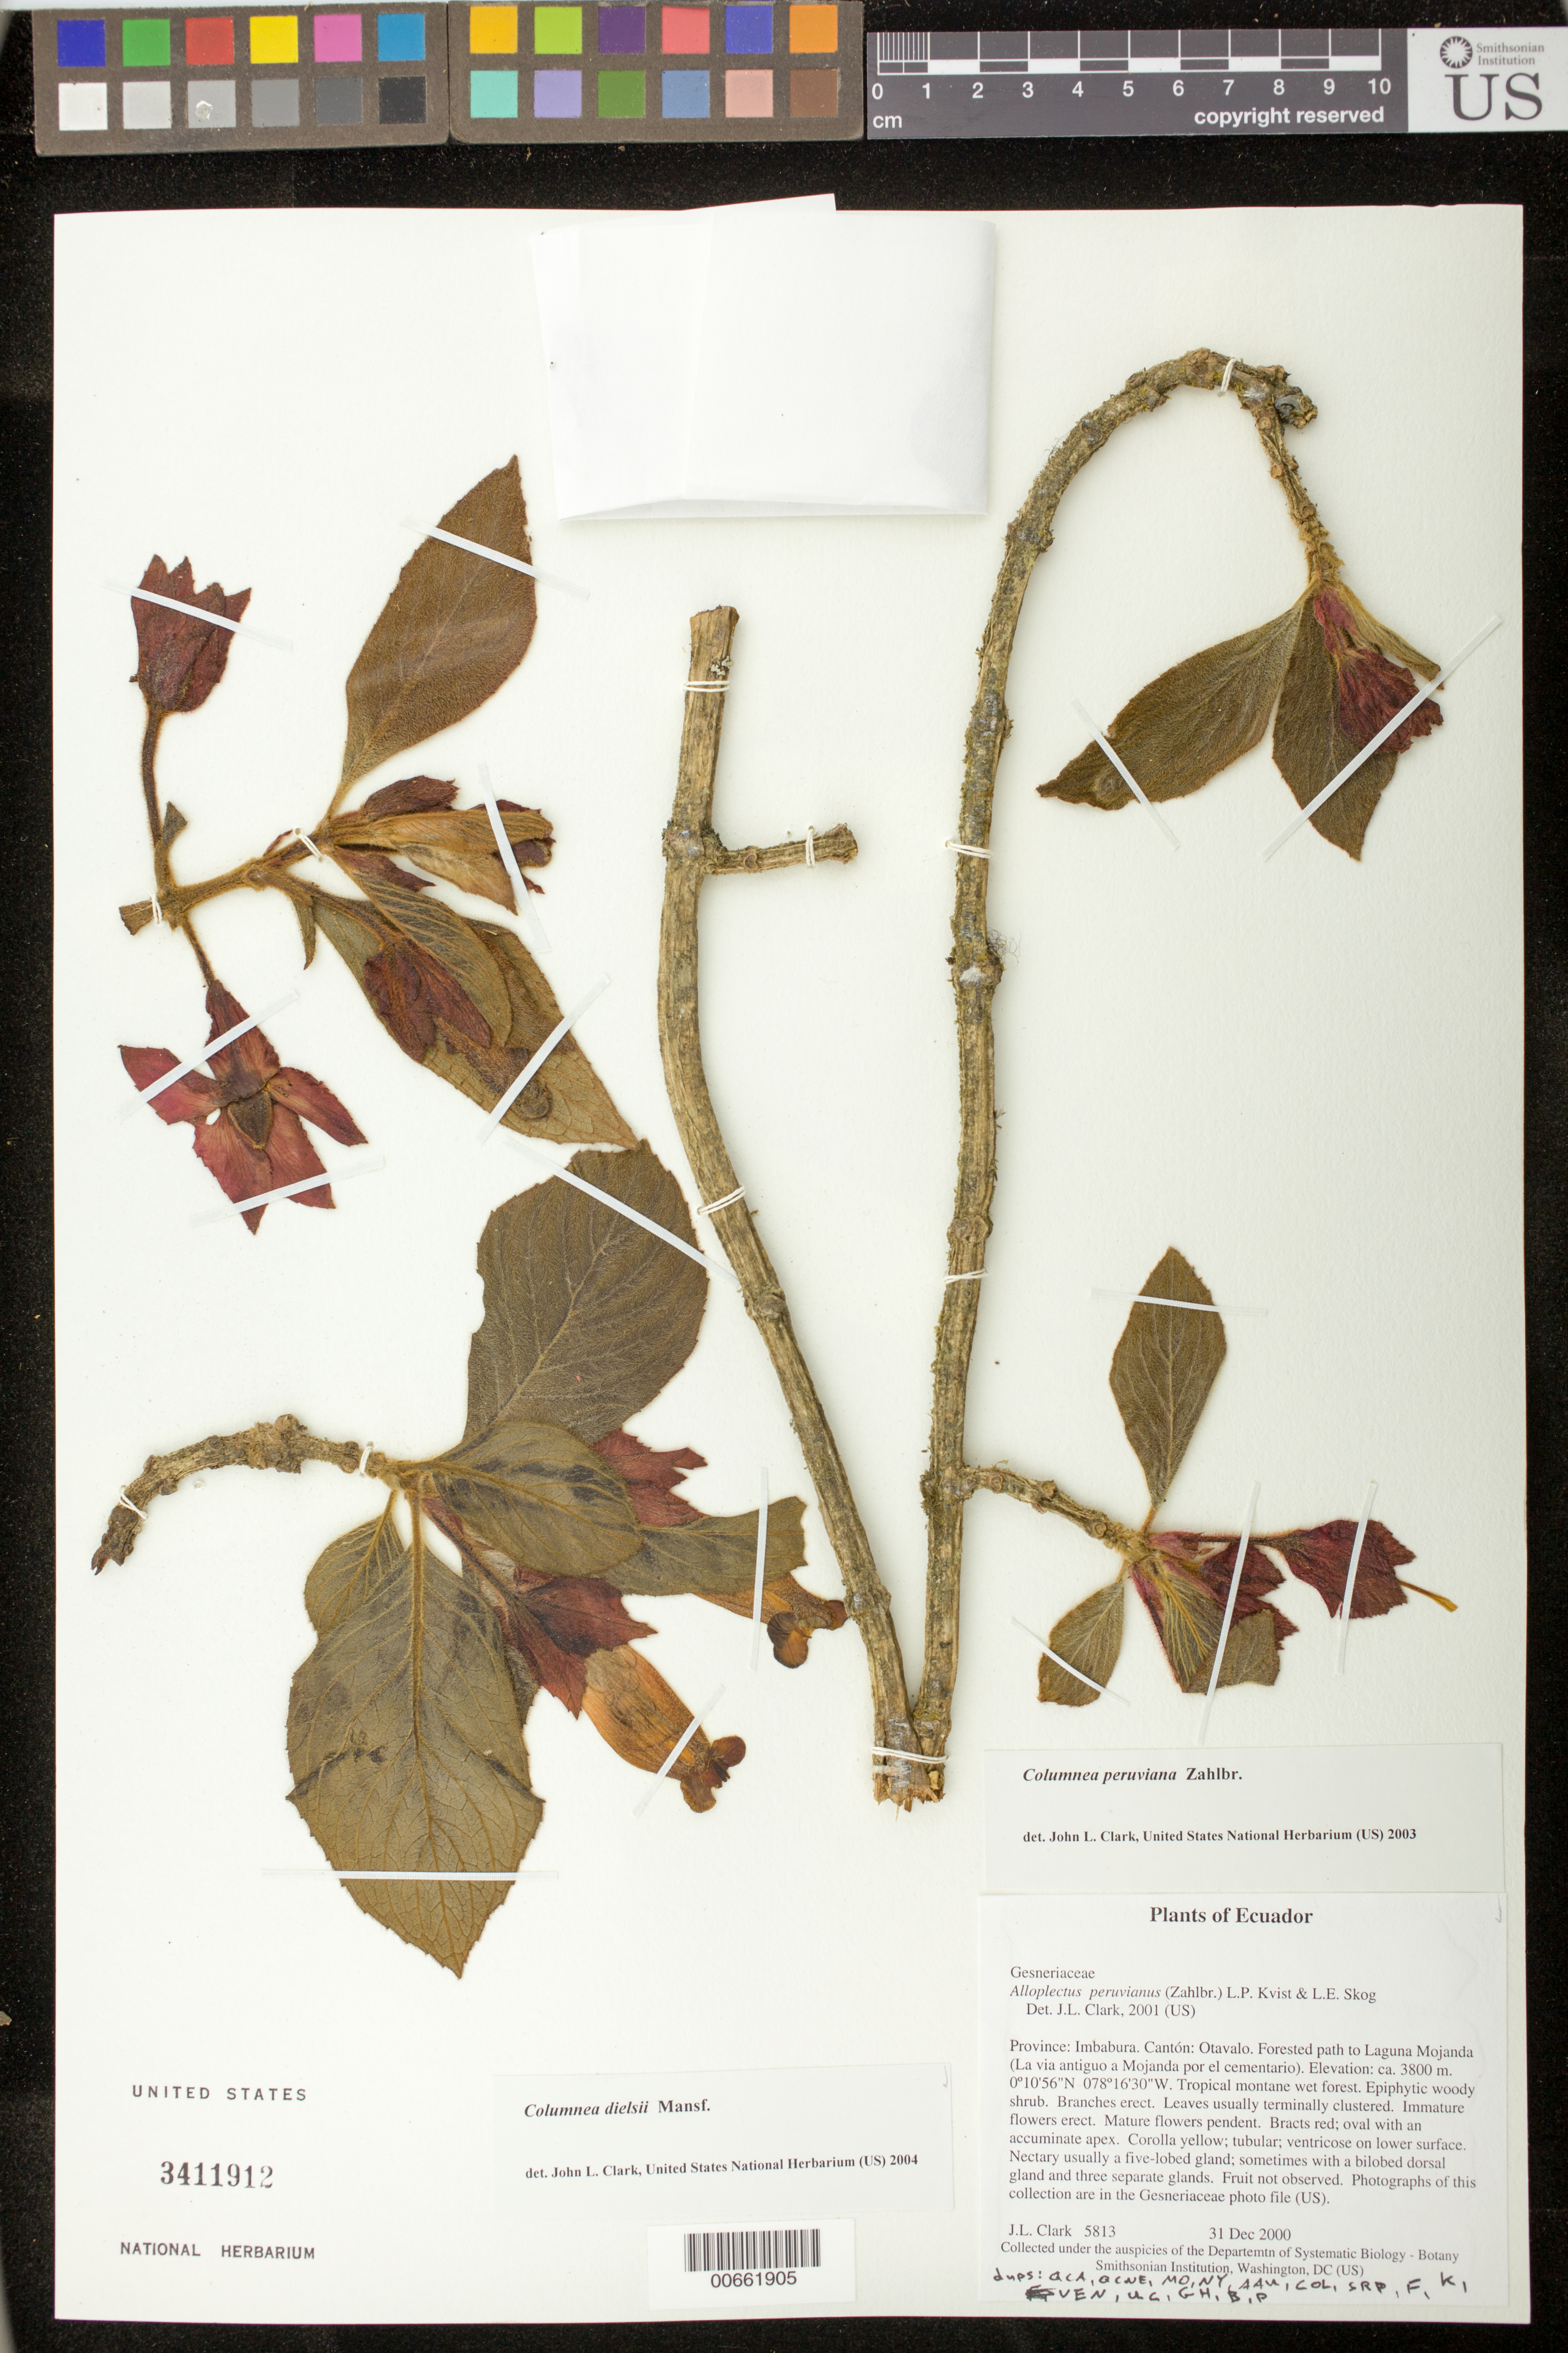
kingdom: Plantae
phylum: Tracheophyta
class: Magnoliopsida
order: Lamiales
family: Gesneriaceae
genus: Columnea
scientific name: Columnea dielsii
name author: Mansf.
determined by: Clark, J. L., (SEL), The Marie Selby Botanical Garden (UNITED STATES)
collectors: J. L. Clark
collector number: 5813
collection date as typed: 31 Dec 2000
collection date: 2000-12-31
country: Ecuador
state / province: Imbabura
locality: Cantón: Otavalo. Forested path to Laguna Mojanda (La via antiguo a Mojanda por el cementario).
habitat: Tropical montane wet forest.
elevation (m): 3800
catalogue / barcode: US 3411912